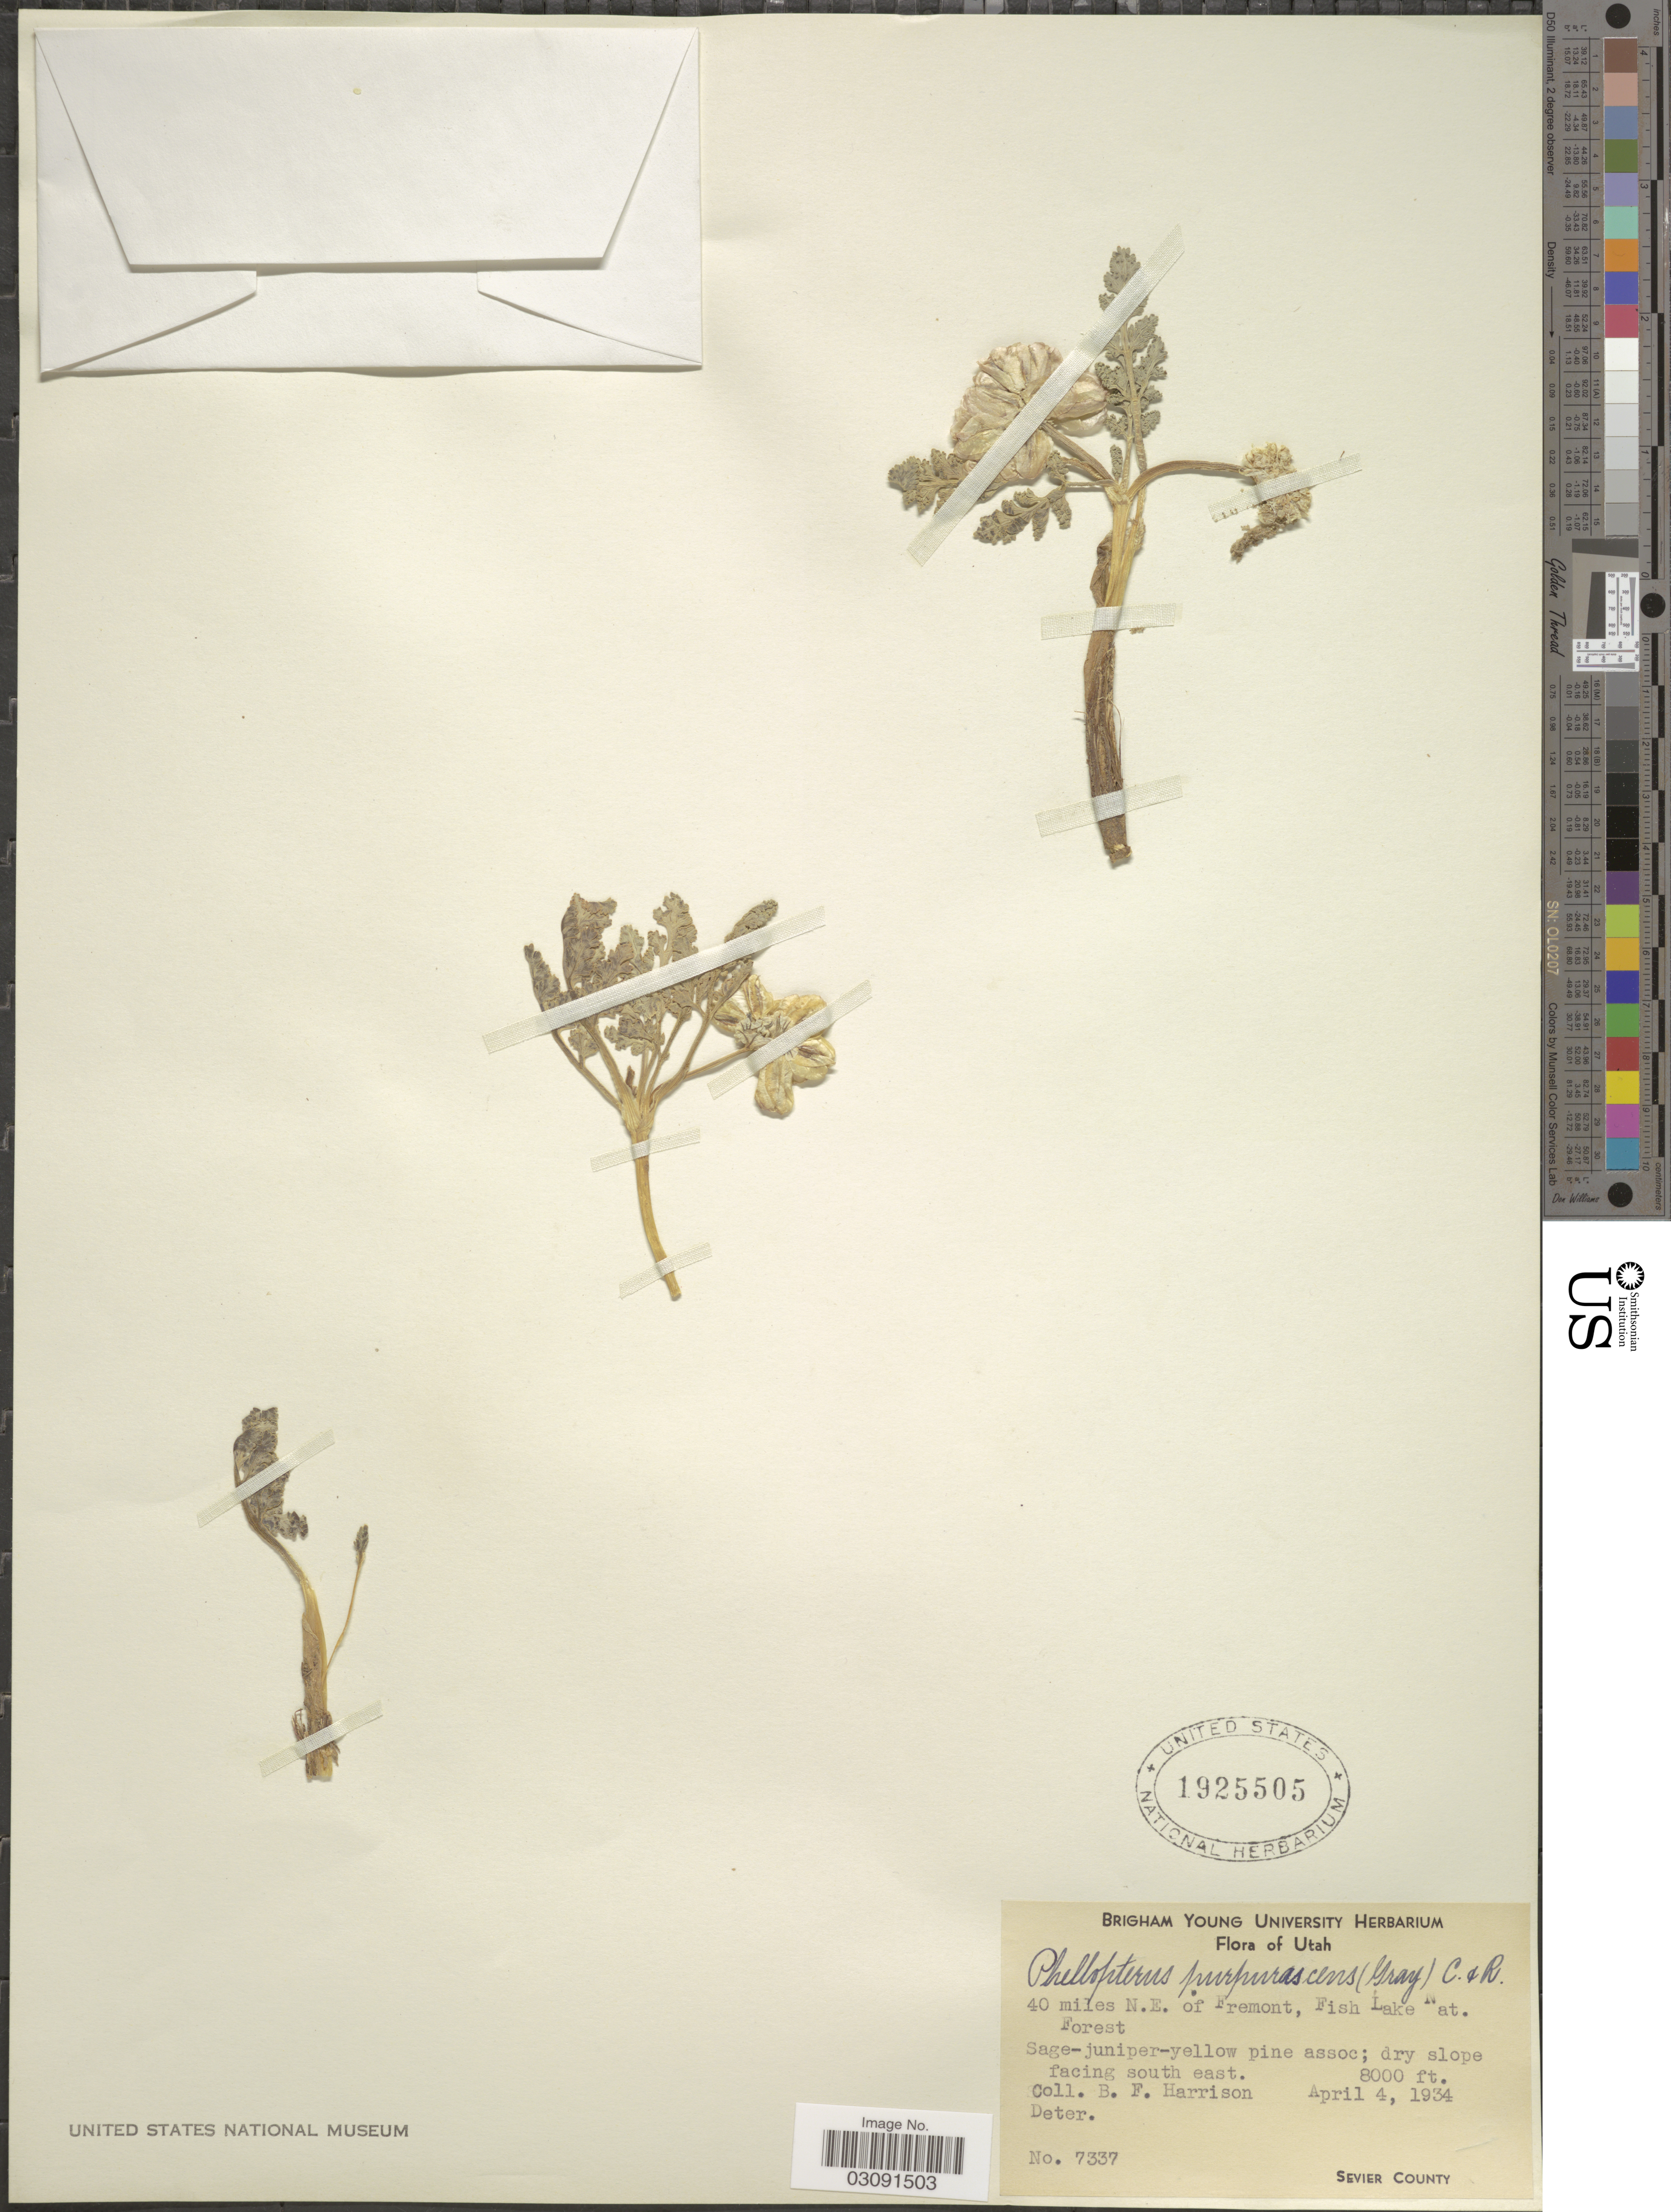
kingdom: Plantae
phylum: Tracheophyta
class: Magnoliopsida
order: Apiales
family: Apiaceae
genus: Cymopterus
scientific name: Cymopterus purpurascens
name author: (A. Gray) M.E. Jones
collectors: B. F. Harrison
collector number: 7337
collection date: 1934-04-04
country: United States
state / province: Utah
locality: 40 miles N.E. of Fremont, Fish Lake Nat. Forest.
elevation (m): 2438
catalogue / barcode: US 1925505